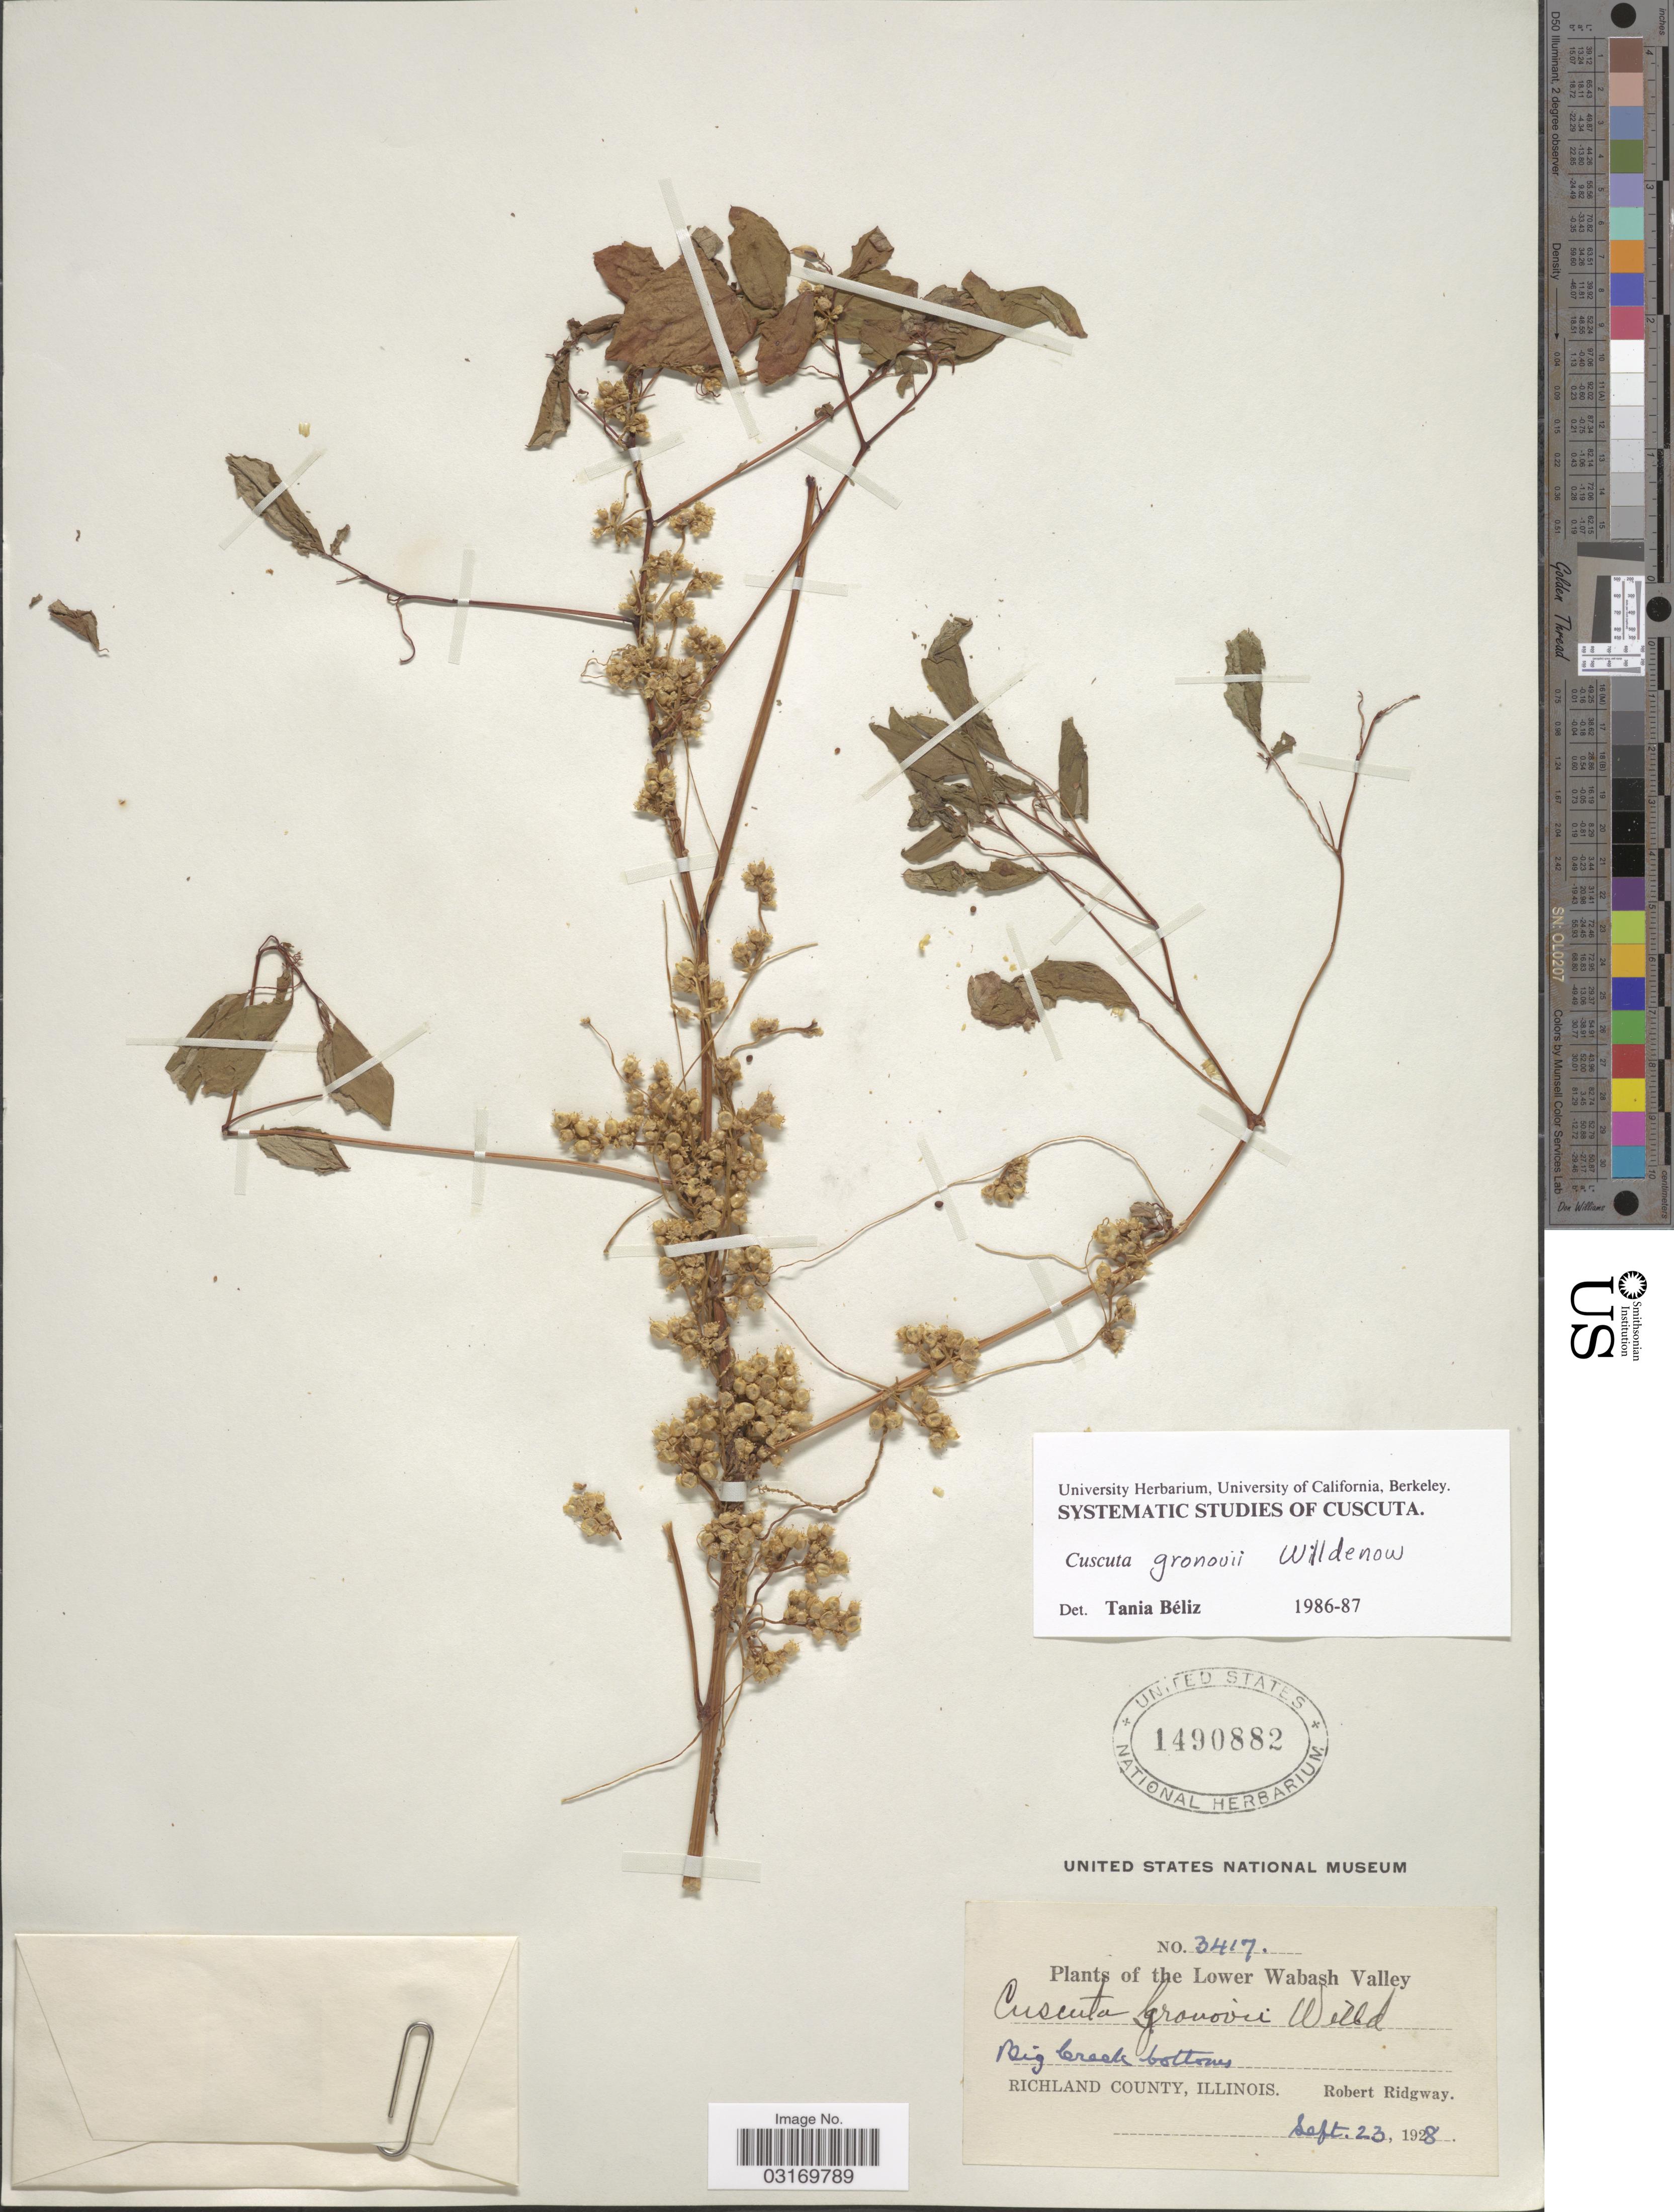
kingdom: Plantae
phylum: Tracheophyta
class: Magnoliopsida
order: Solanales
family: Convolvulaceae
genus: Cuscuta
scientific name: Cuscuta gronovii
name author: Willd. ex Schult.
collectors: R. Ridgway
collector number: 3417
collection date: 1928-09-23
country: United States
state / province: Illinois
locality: Big Creek bottoms. Richland County.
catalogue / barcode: US 1490822